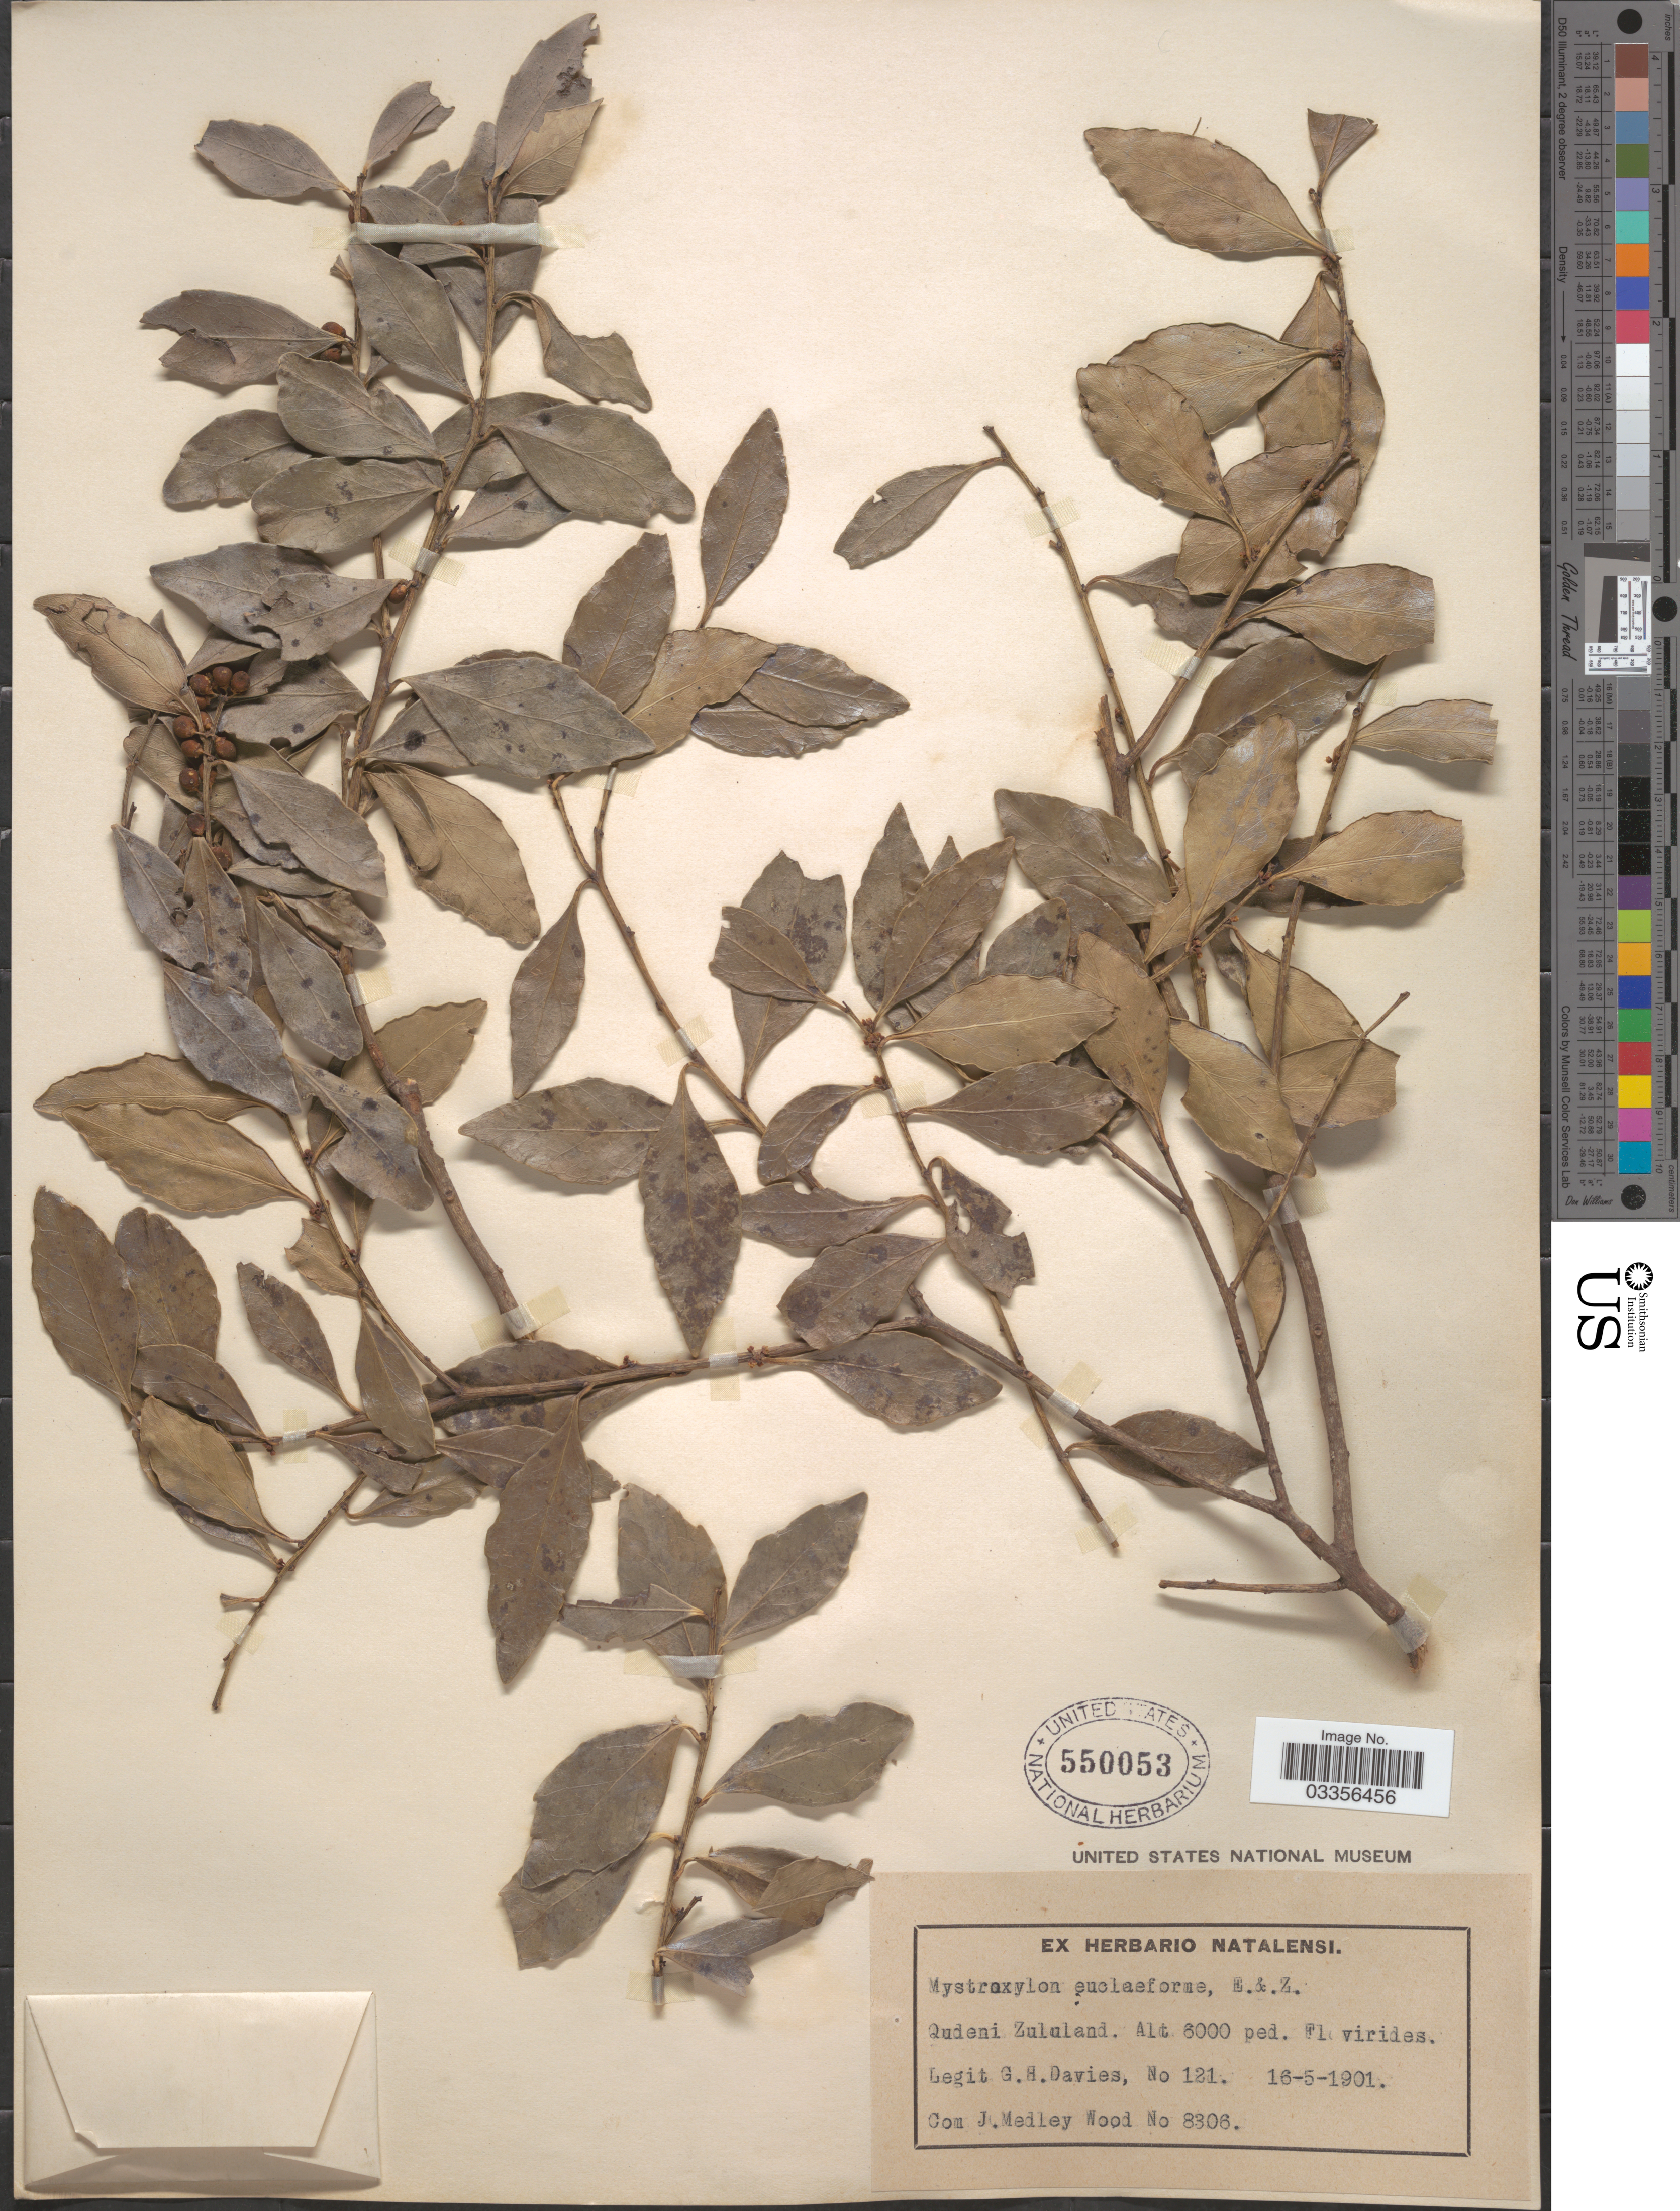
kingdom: Plantae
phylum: Tracheophyta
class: Magnoliopsida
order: Celastrales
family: Celastraceae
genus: Mystroxylon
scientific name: Mystroxylon euclaeforme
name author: Eckl. & Zeyh.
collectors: G. Davies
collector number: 121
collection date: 1901-05-16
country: South Africa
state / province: KwaZulu-Natal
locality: Qudeni Zululand.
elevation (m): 1829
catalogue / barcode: US 550053